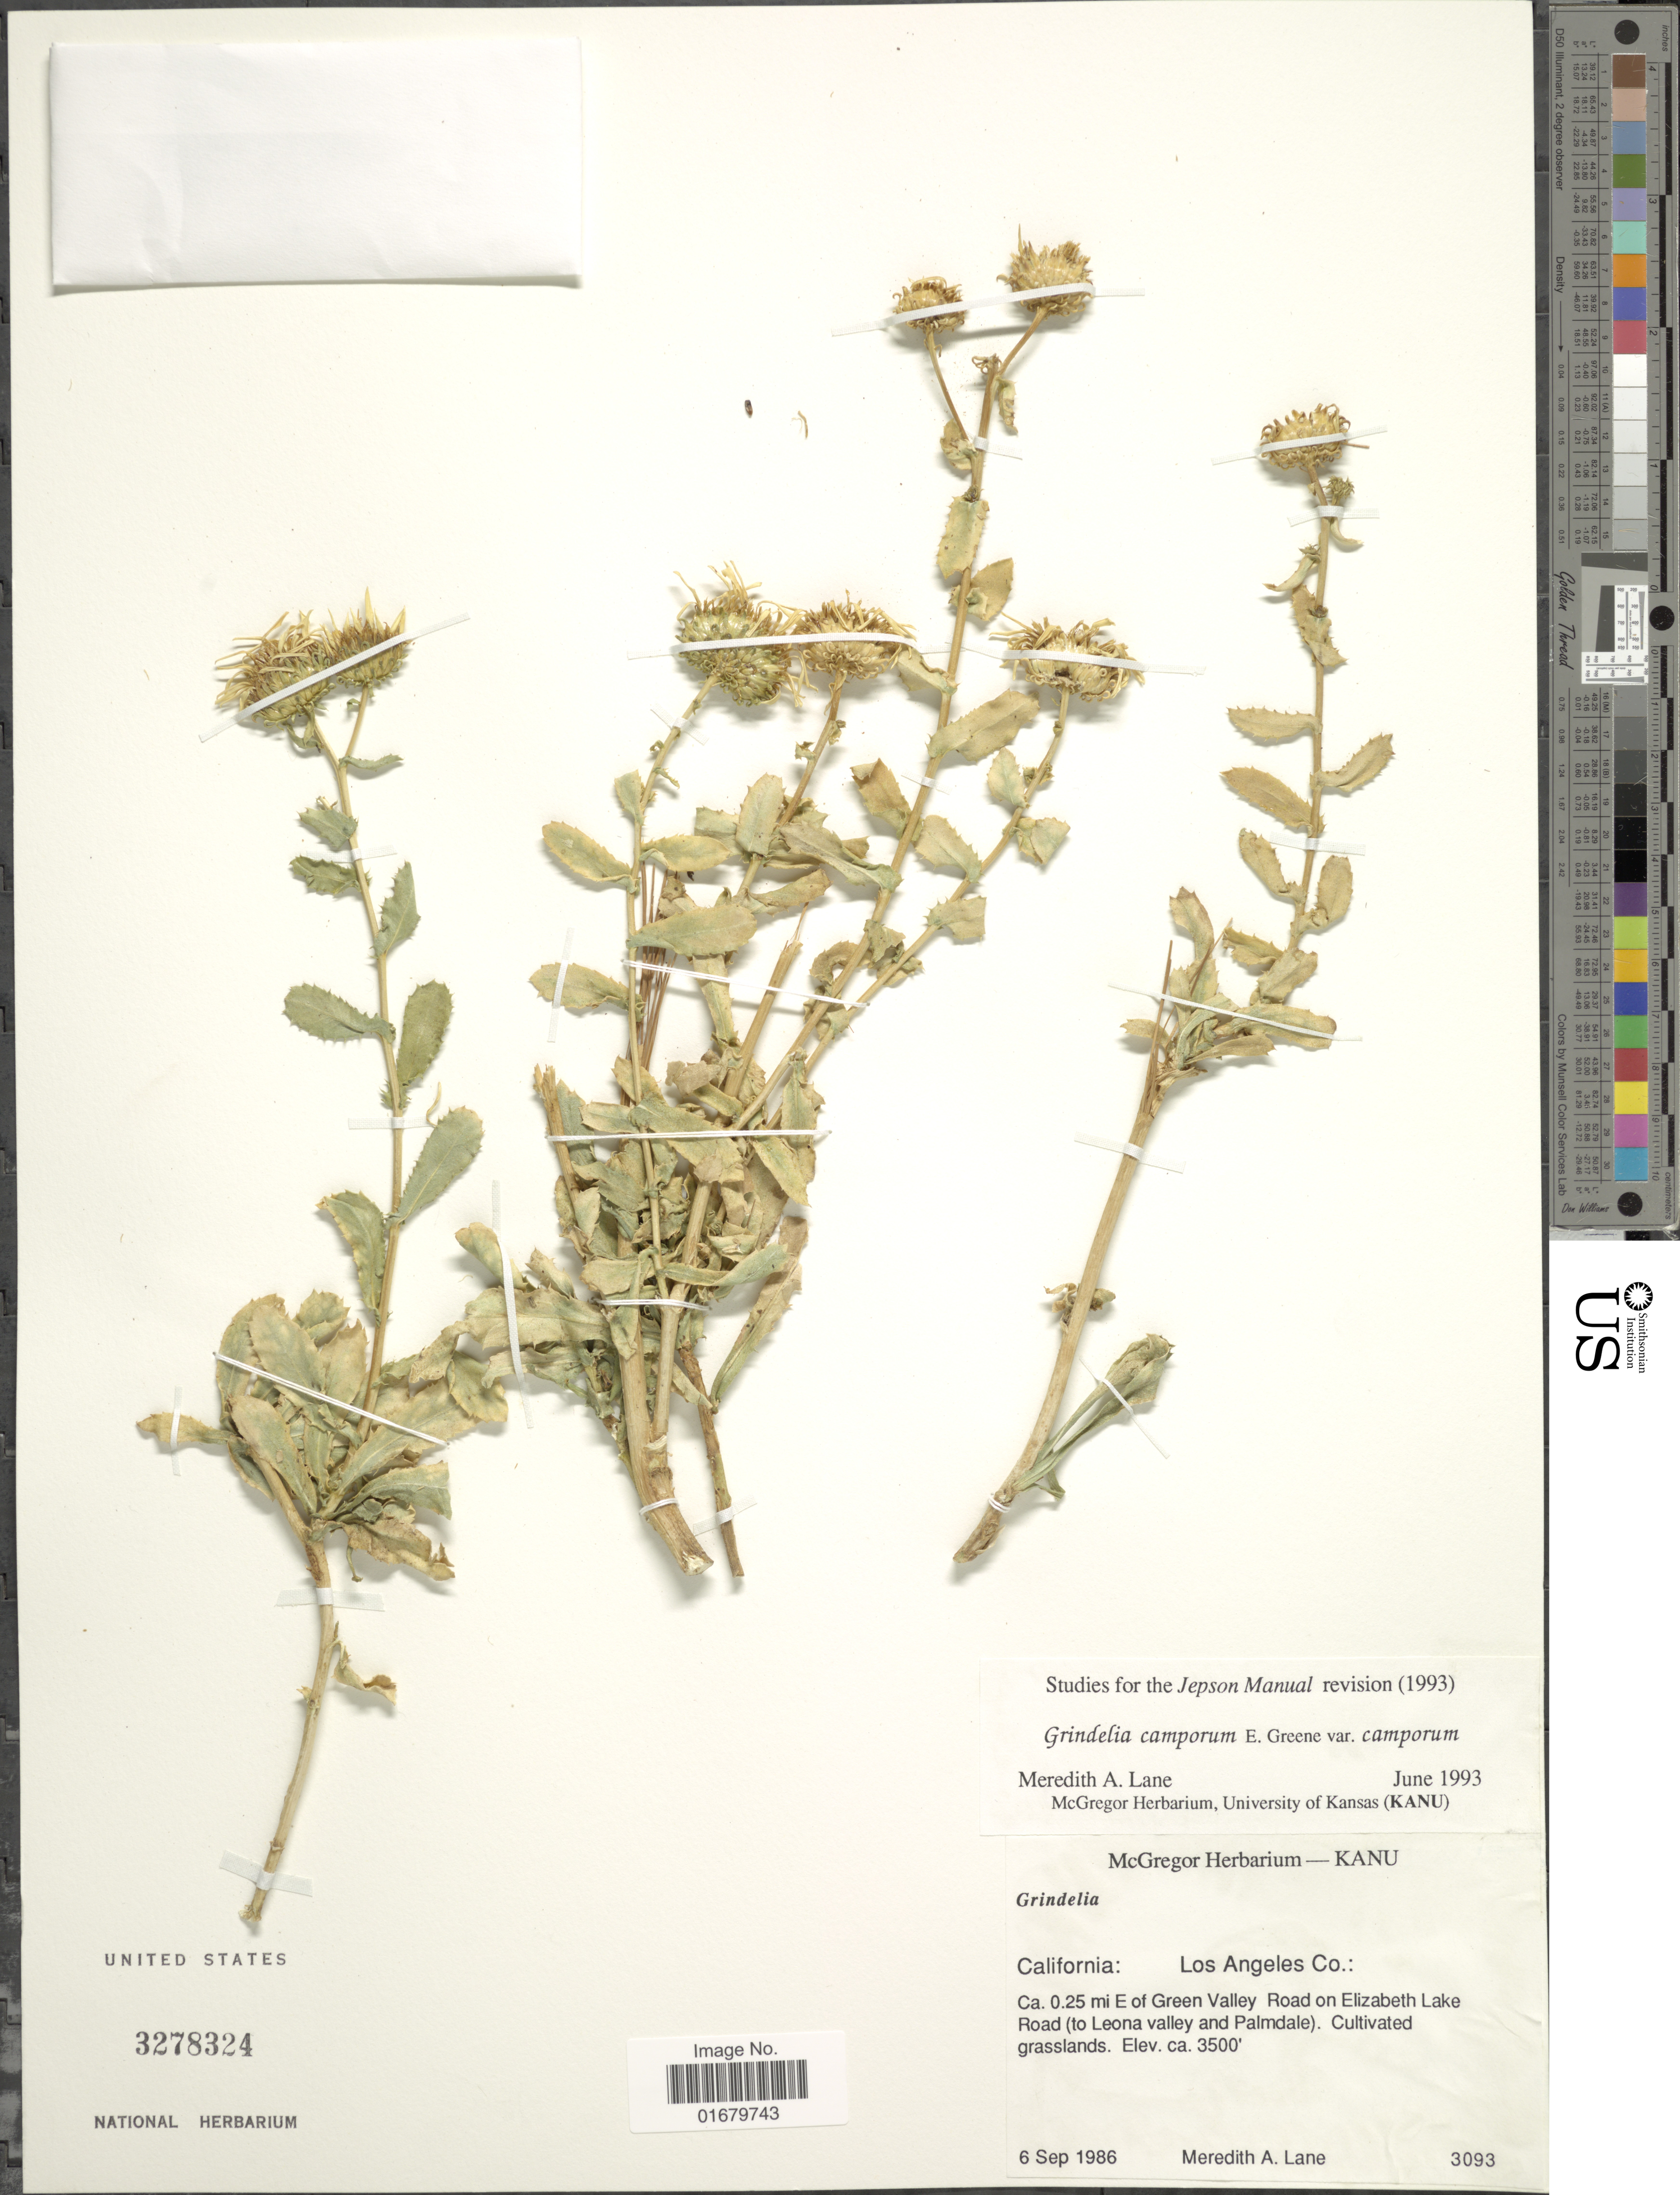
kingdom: Plantae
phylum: Tracheophyta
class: Magnoliopsida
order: Asterales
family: Asteraceae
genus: Grindelia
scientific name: Grindelia camporum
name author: Greene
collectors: M. A. Lane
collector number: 3093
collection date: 1983-09-06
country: United States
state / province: California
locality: Loa Angeles Co., ca. 0.25 mi E of Green Valley Road on Elizabeth Lake Road (to Leona valley and Palmdate).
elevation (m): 1067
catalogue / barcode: US 3278324